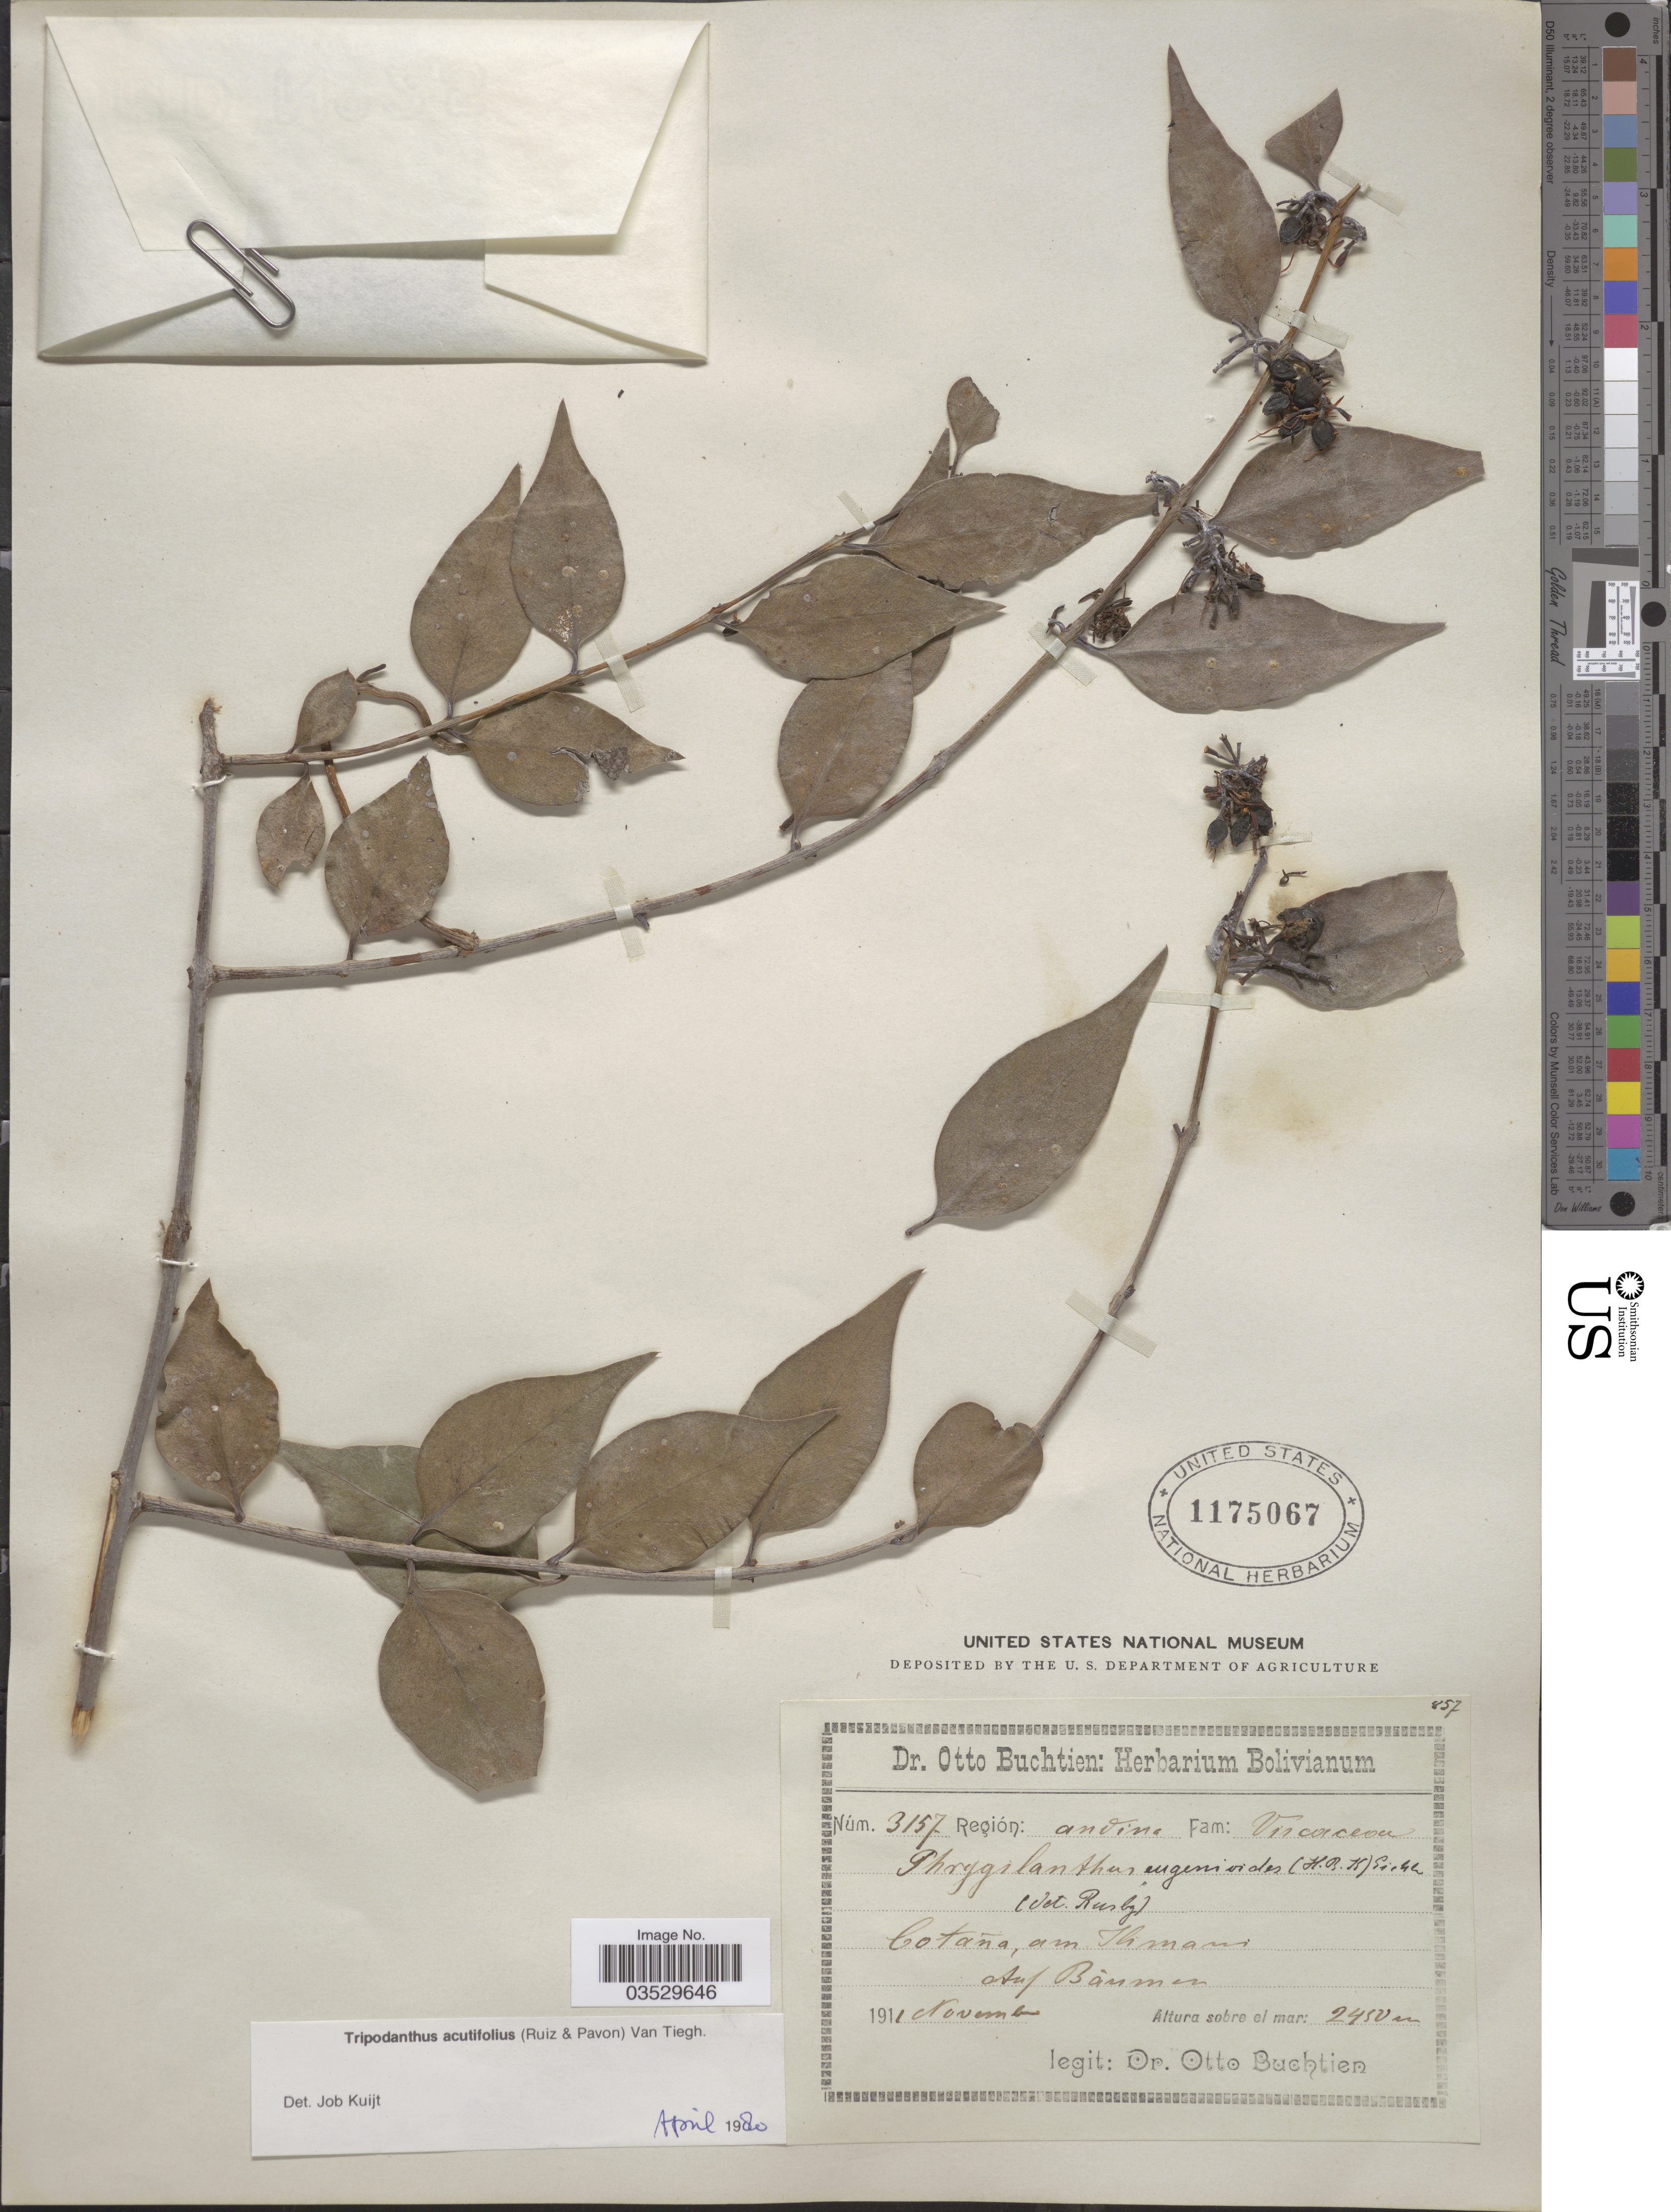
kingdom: Plantae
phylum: Tracheophyta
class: Magnoliopsida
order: Santalales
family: Loranthaceae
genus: Tripodanthus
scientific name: Tripodanthus acutifolius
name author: Tiegh.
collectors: O. Buchtien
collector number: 3157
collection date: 1911-11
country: Bolivia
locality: Región: andina. Cotaña, am Ilimani Auf Baumen.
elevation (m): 2450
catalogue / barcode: US 1175067